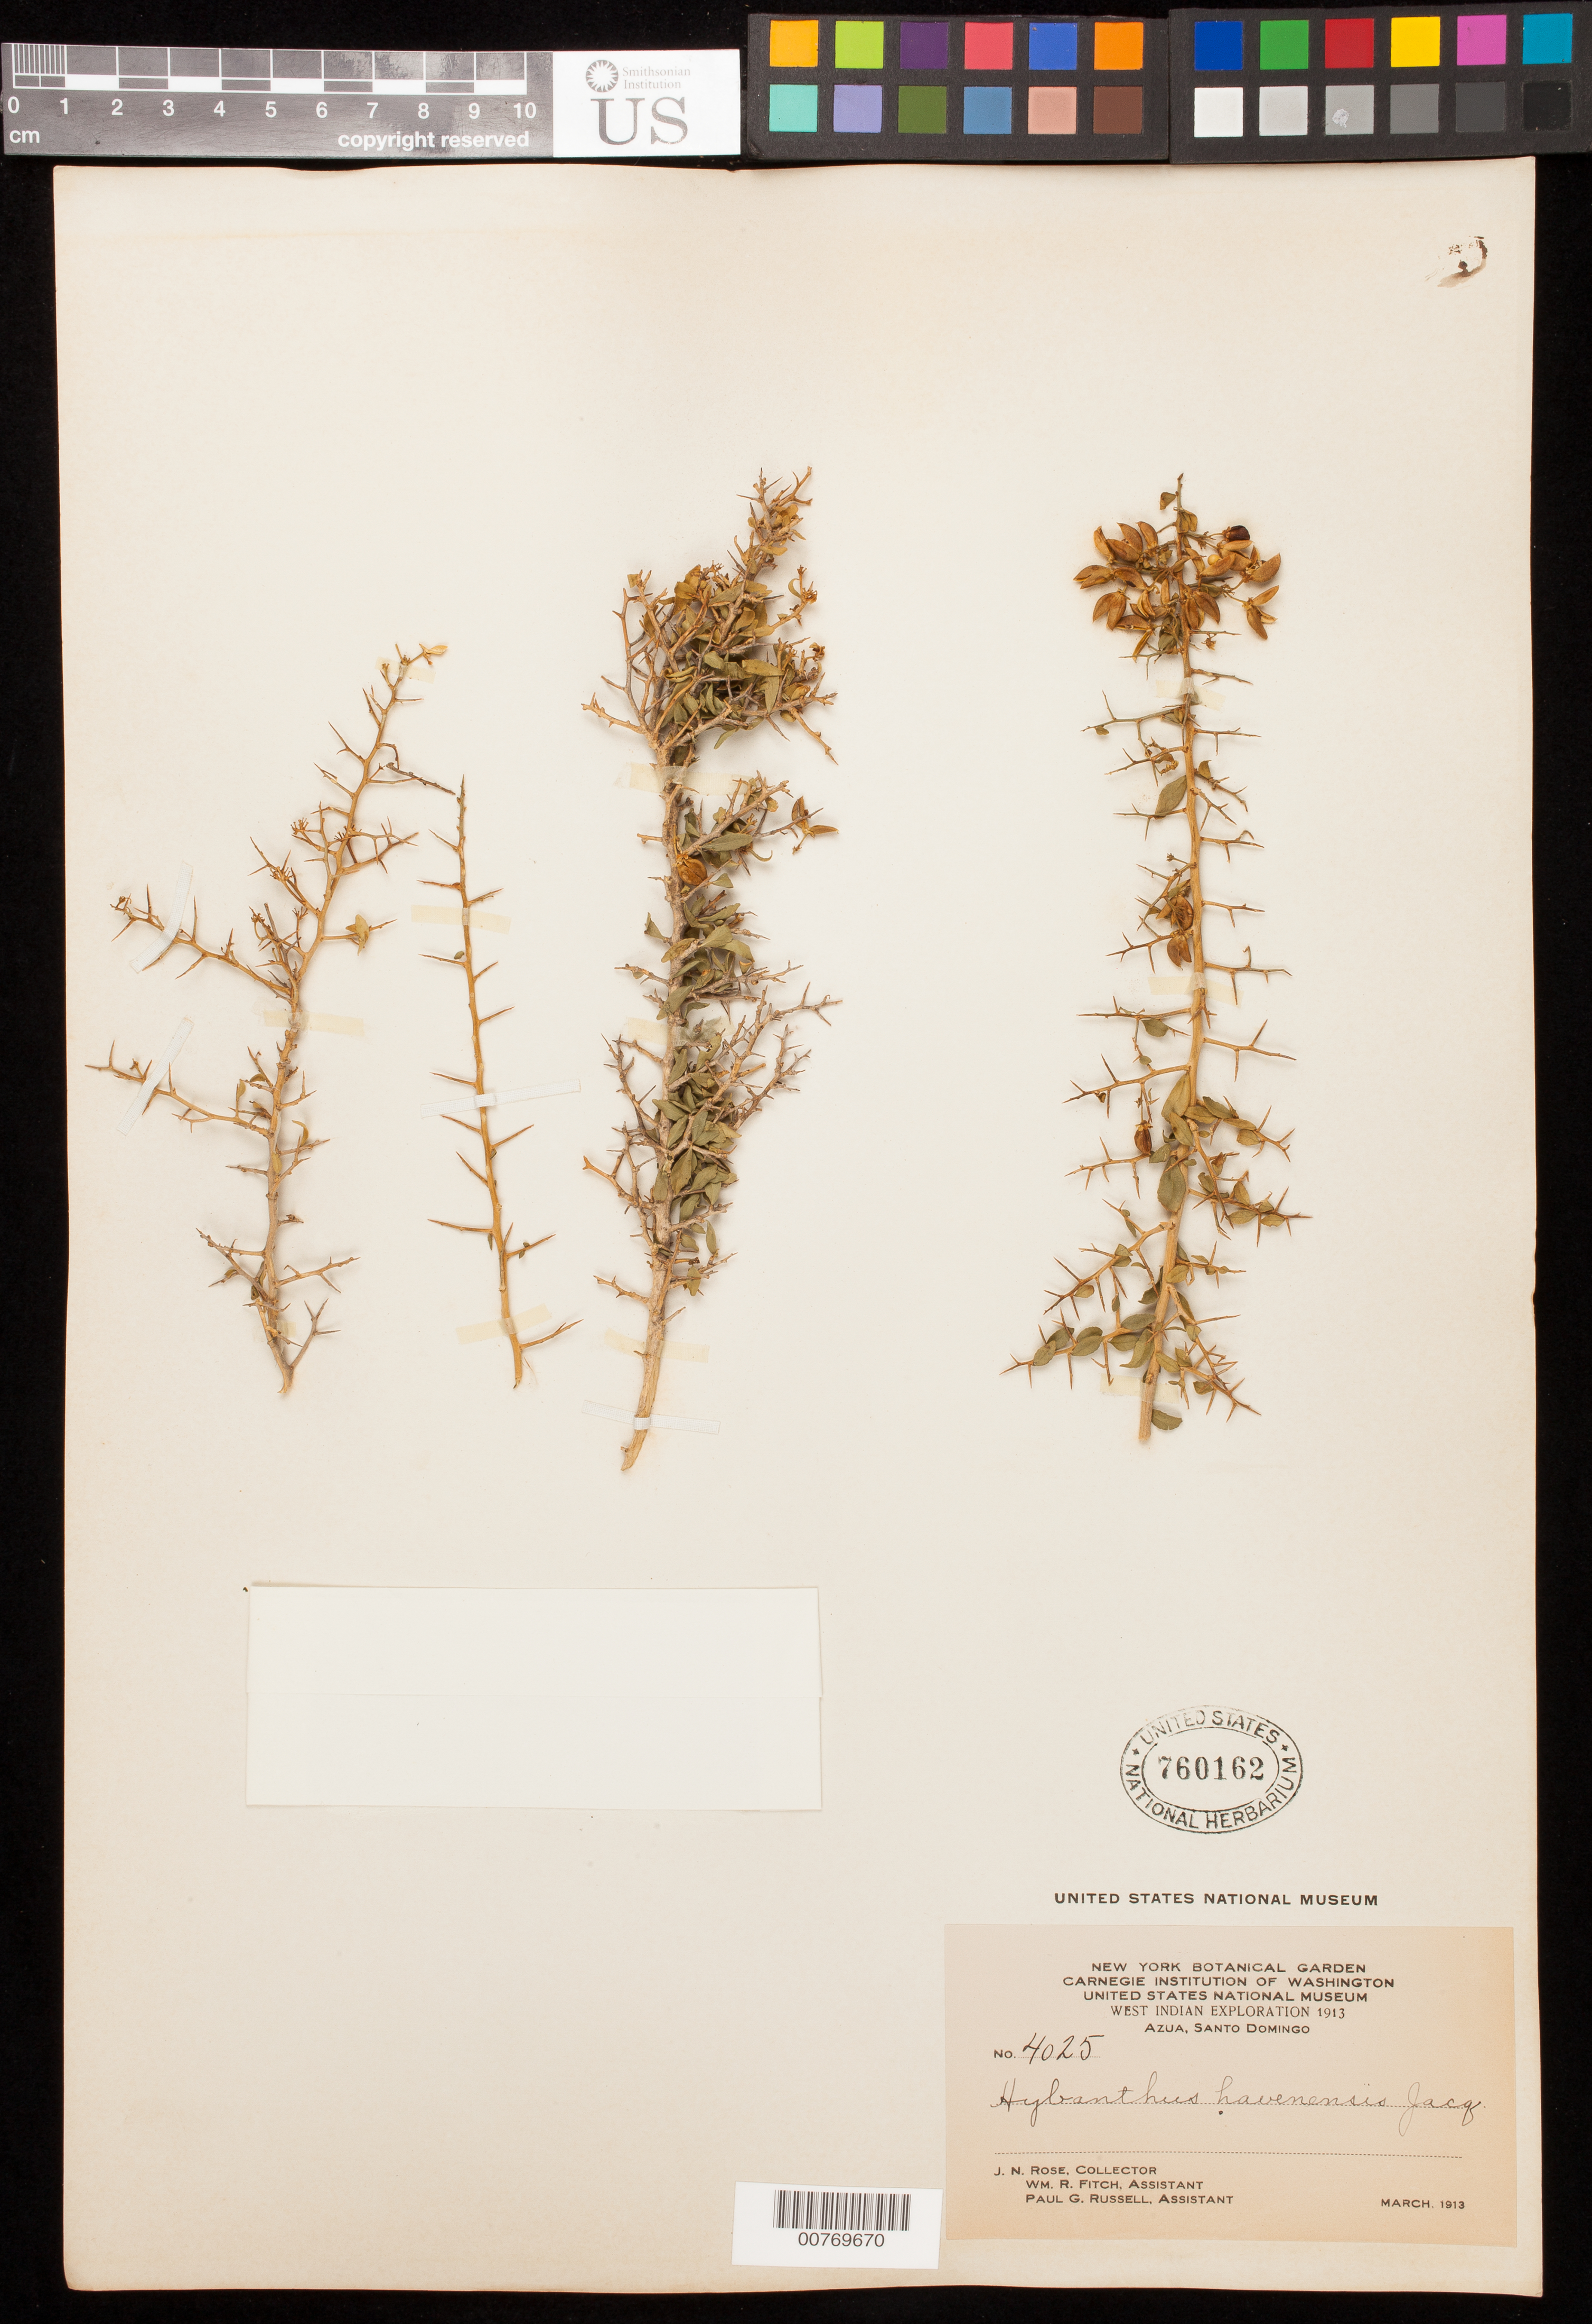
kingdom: Plantae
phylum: Tracheophyta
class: Magnoliopsida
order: Malpighiales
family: Violaceae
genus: Hybanthus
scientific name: Hybanthus havanensis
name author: Jacq.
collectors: J. N. Rose, W. R. Fitch & P. G. Russell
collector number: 4025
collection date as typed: Mar 1913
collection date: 1913-03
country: Dominican Republic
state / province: Azua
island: Hispaniola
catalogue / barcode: US 760162